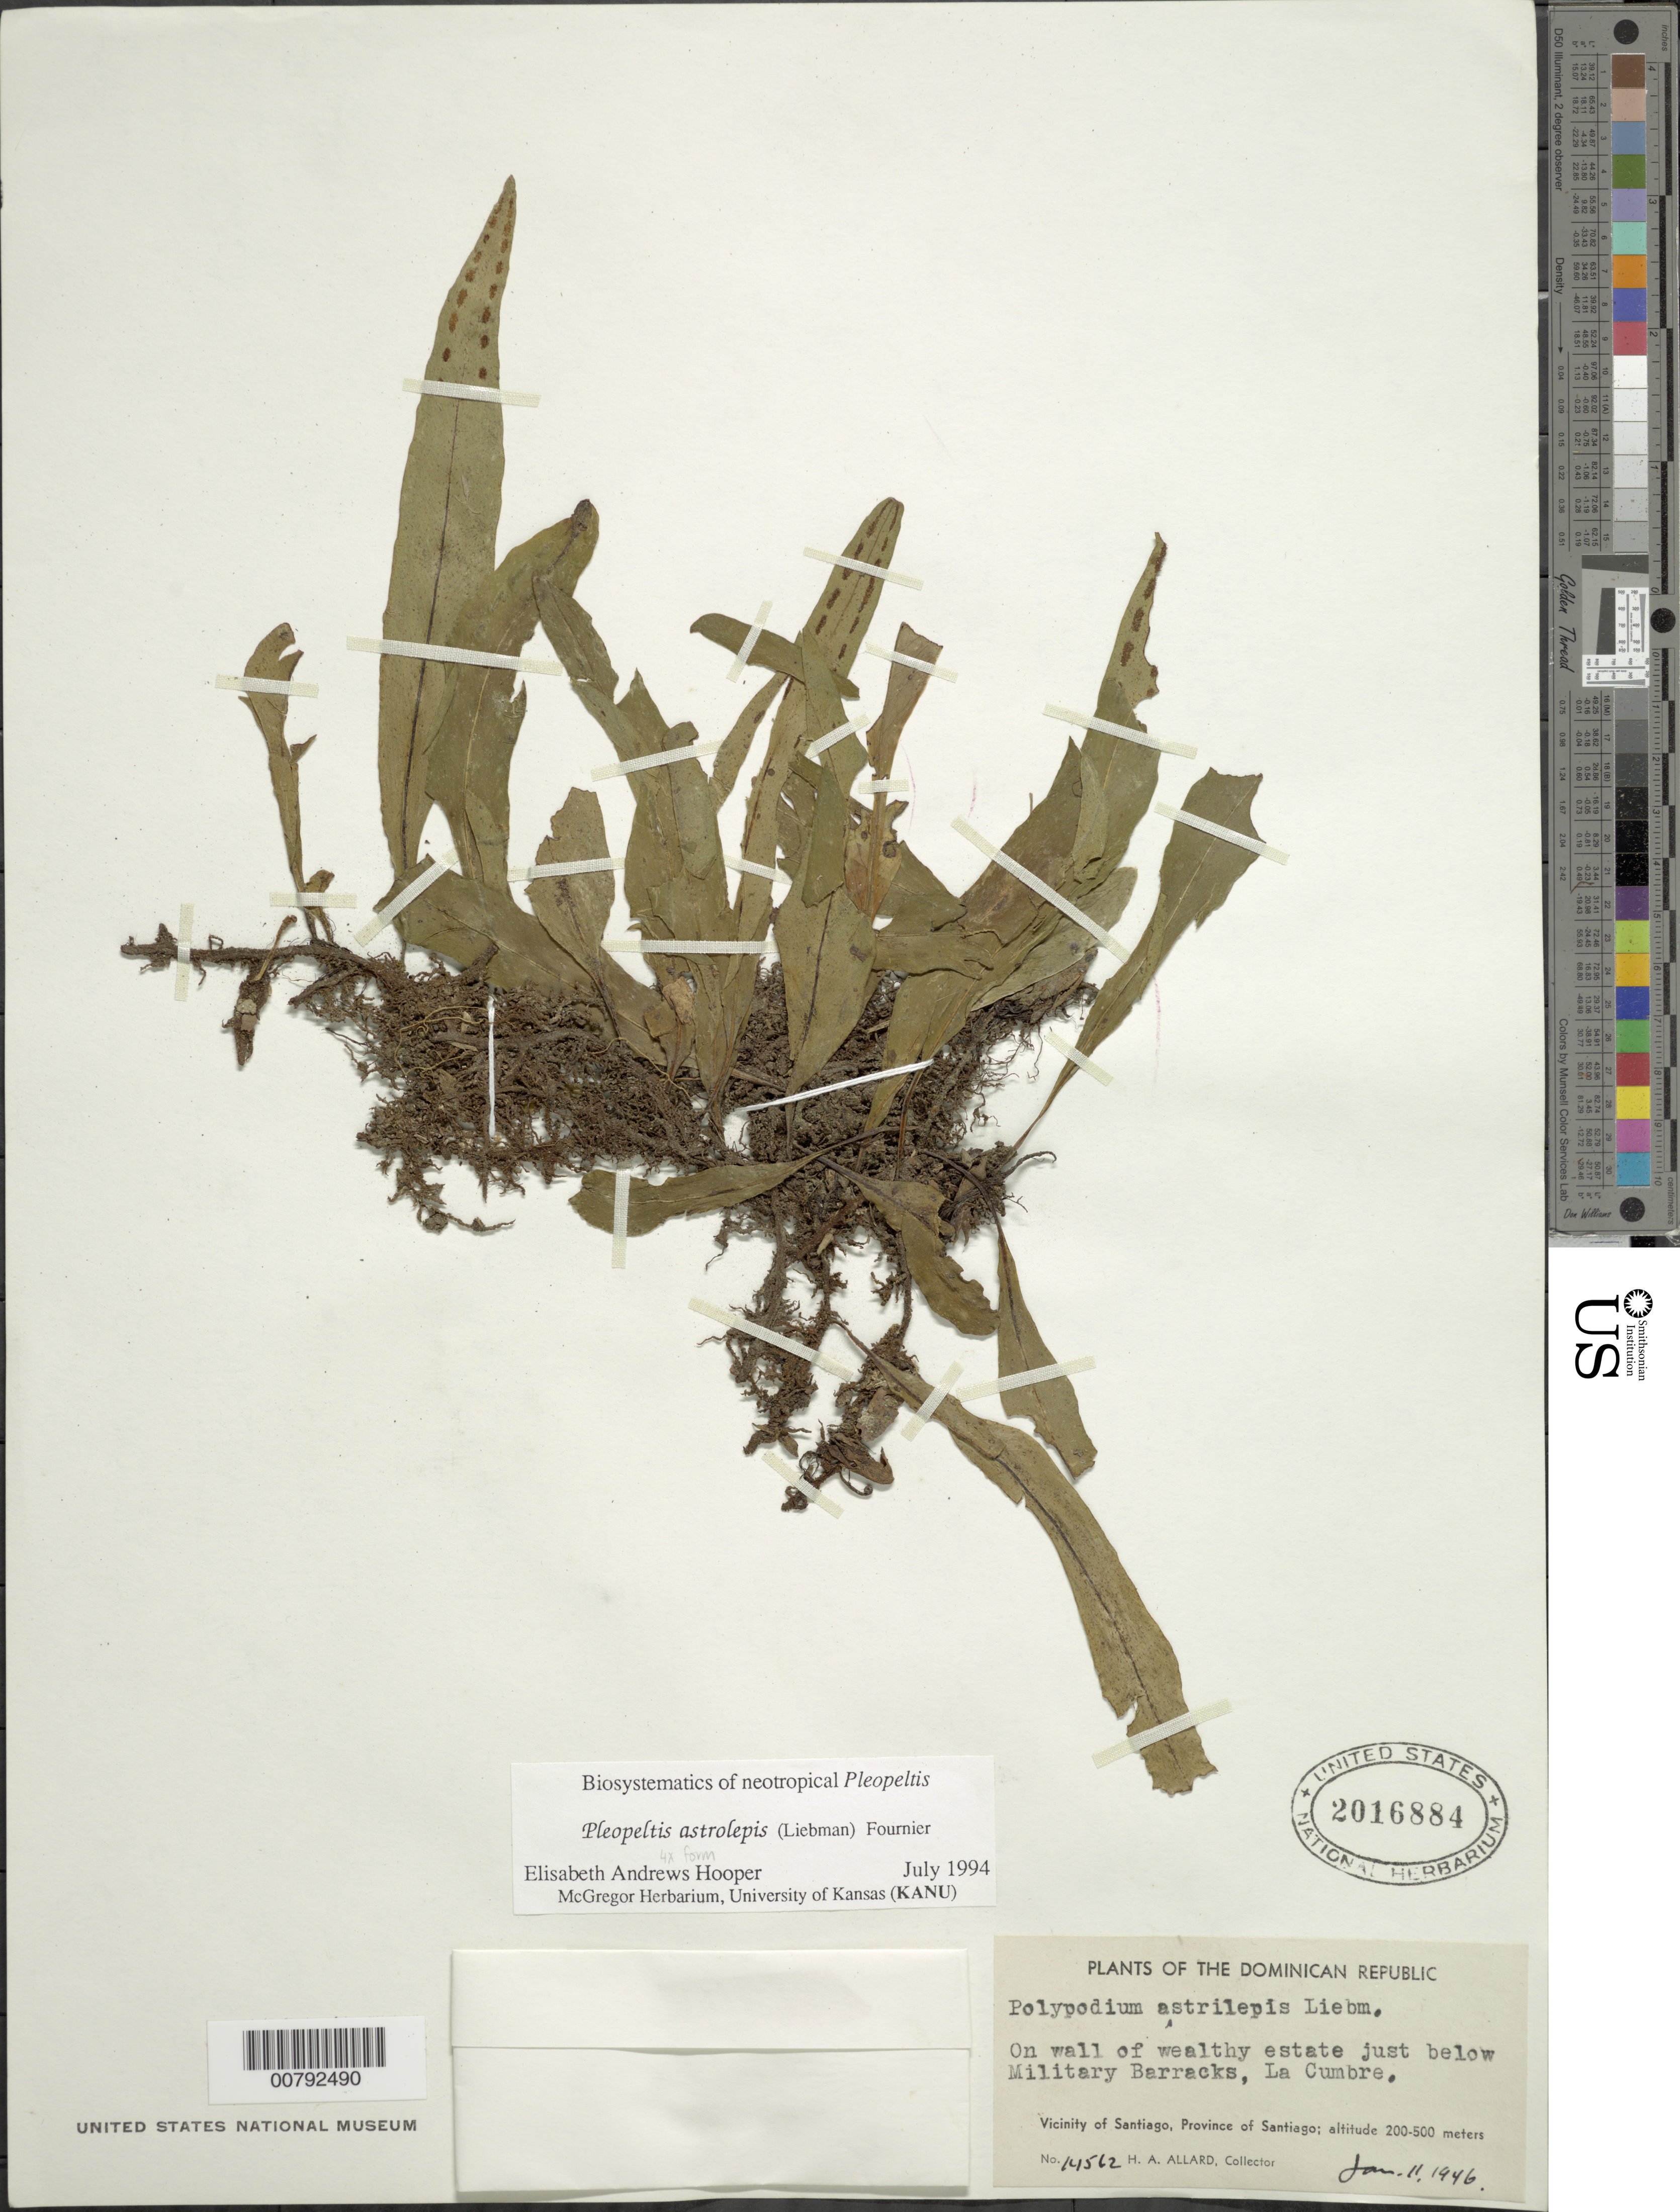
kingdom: Plantae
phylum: Tracheophyta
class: Polypodiopsida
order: Polypodiales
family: Polypodiaceae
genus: Pleopeltis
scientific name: Pleopeltis astrolepis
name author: (Liebm.) E. Fourn.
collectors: H. A. Allard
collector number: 14562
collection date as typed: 11 Jan 1946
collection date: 1946-01-11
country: Dominican Republic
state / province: Santiago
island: Hispaniola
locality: Santiago, La Cumbre, estate below Military Barracks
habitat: On wall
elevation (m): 200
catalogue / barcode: US 2016884